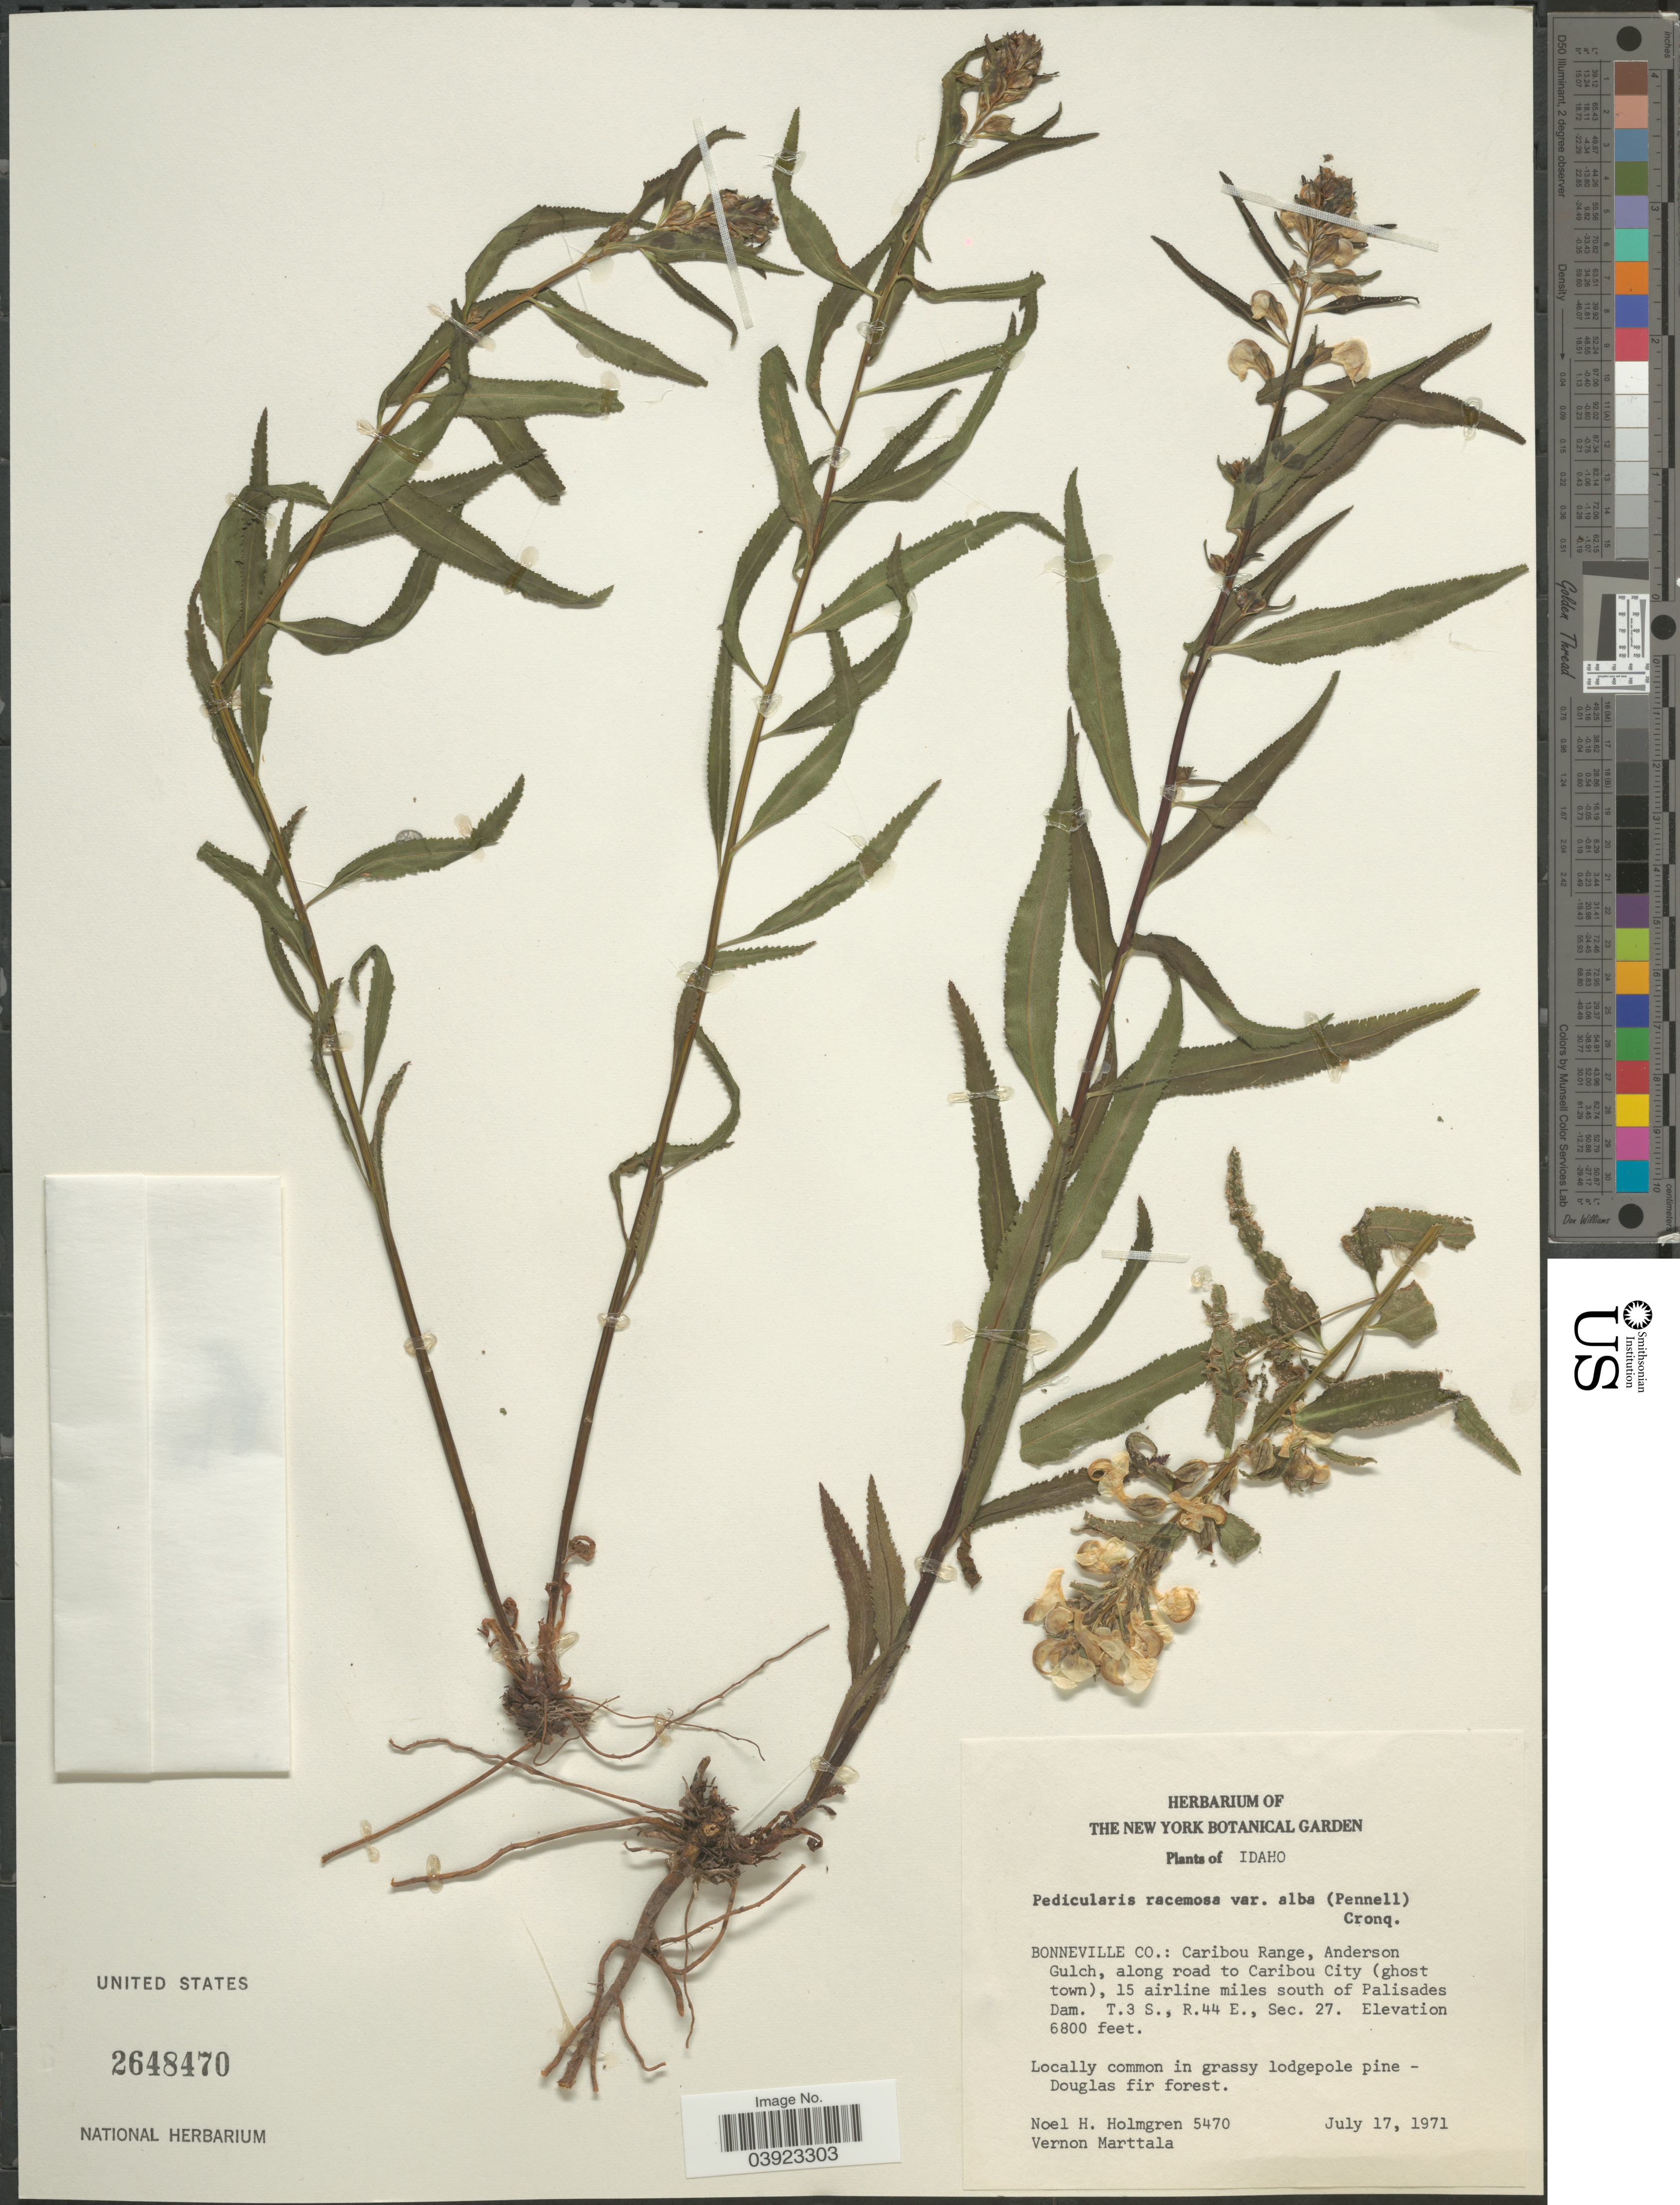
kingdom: Plantae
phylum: Tracheophyta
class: Magnoliopsida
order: Lamiales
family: Orobanchaceae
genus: Pedicularis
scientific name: Pedicularis racemosa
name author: Douglas ex Benth.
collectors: N. H. Holmgren & V. Marttala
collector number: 5470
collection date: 1971-07-17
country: United States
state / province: Idaho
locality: Bonneville Co.: Caribou Range, Anderson Gulch, along road to Caribou City (ghost town), 15 airline miles south of Palisades Dam. T.3 S., R.44 E., Sec. 27.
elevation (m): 2073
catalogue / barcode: US 2648470